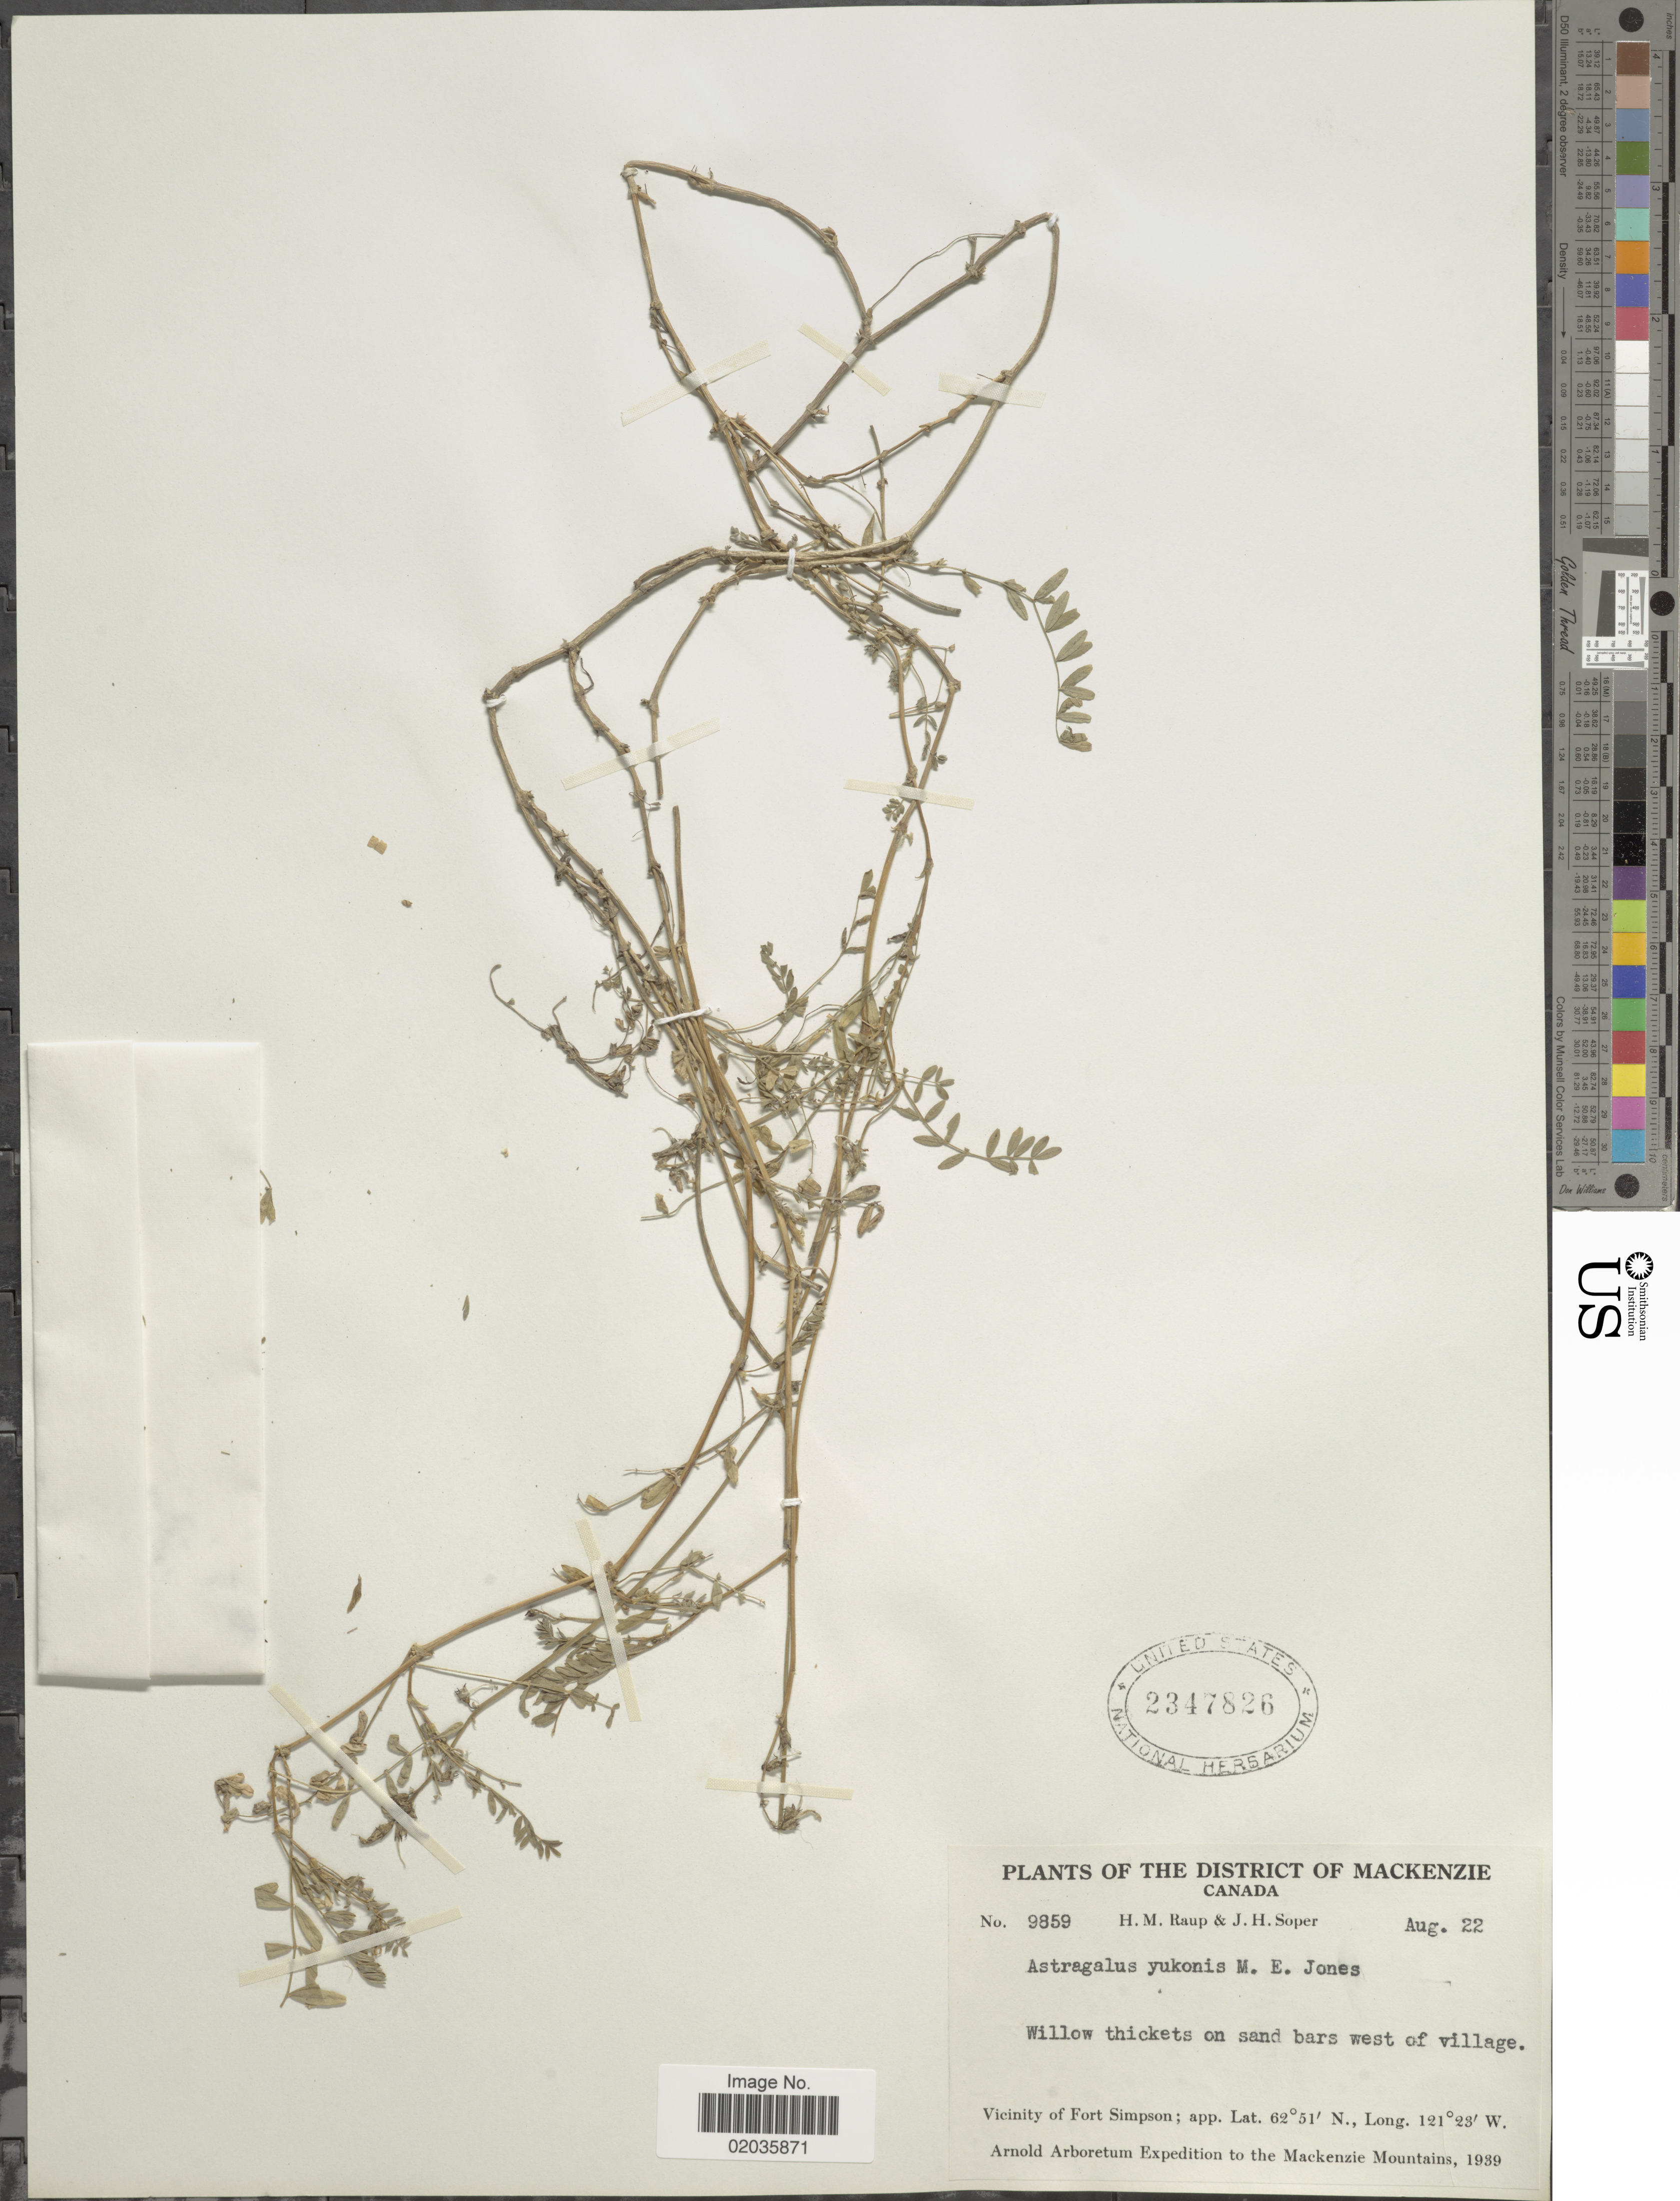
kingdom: Plantae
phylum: Tracheophyta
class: Magnoliopsida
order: Fabales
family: Fabaceae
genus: Astragalus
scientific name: Astragalus yukonis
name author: M.E. Jones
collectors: H. Raup & J. H. Soper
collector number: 9859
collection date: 1939-08-22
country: Canada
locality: District of Mackenzie, willow thickets on sand bars west of village, vicinity of Fort Simpson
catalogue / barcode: US 2347826